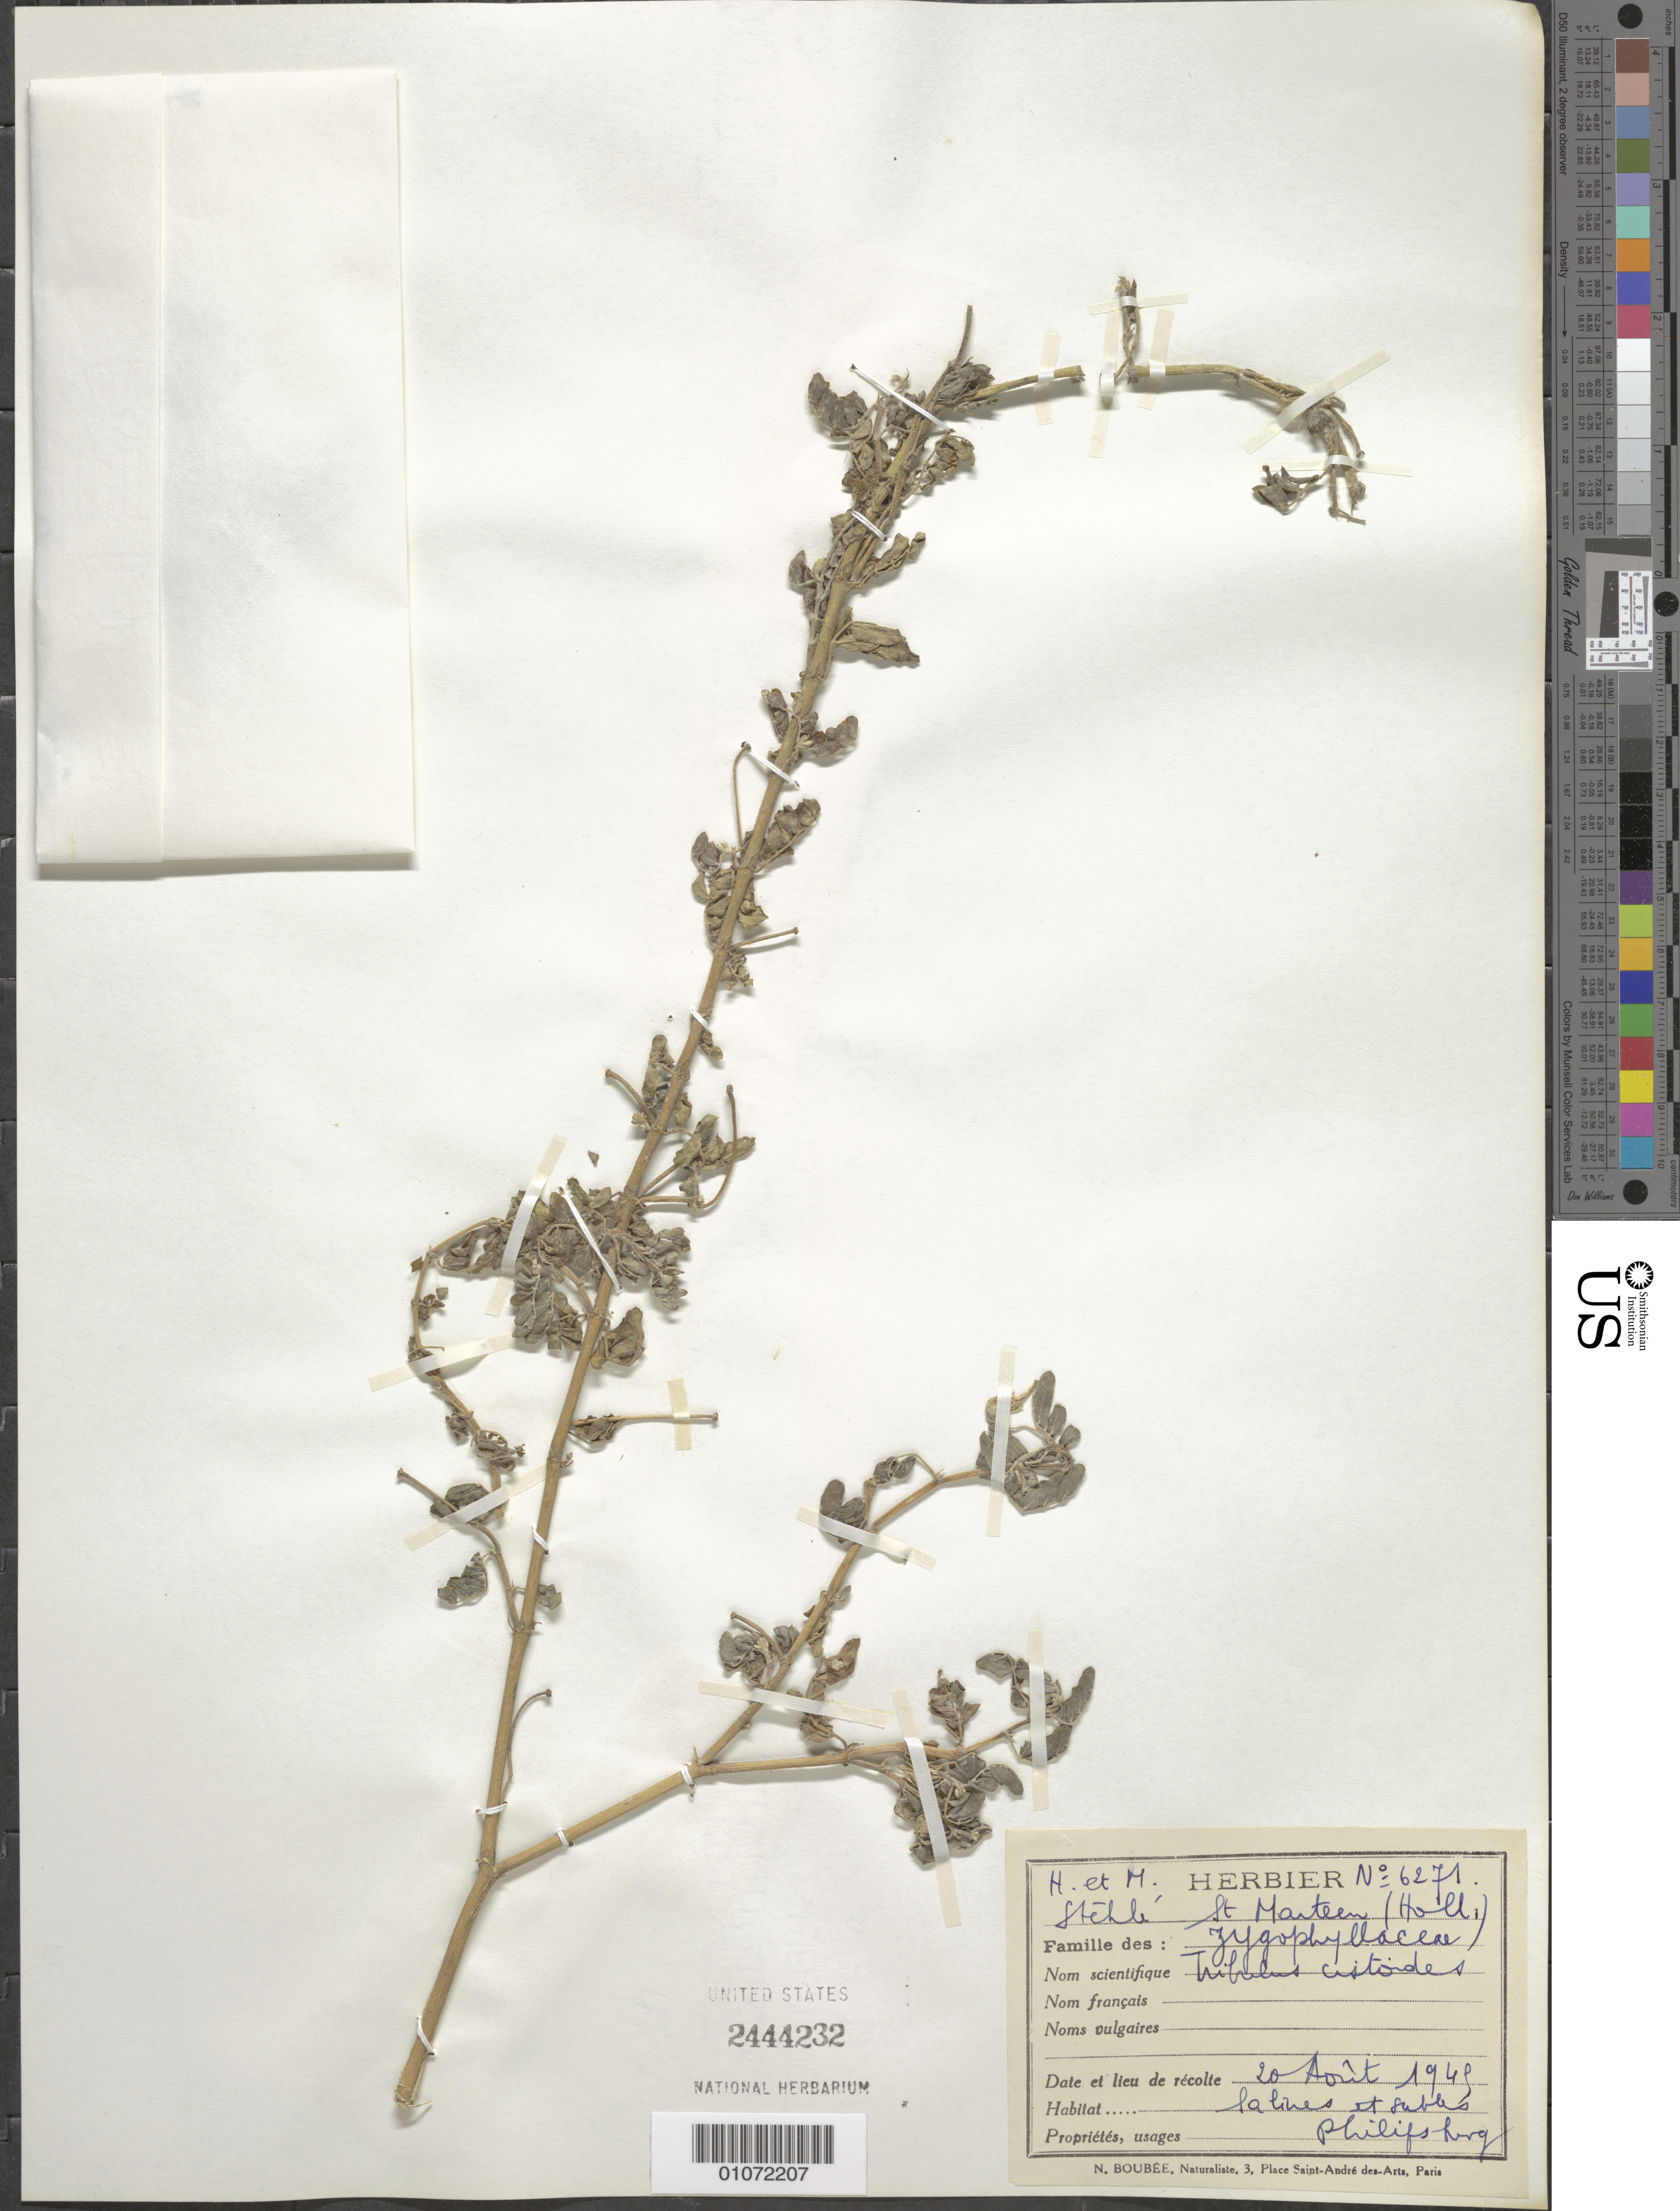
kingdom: Plantae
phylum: Tracheophyta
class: Magnoliopsida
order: Zygophyllales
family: Zygophyllaceae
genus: Tribulus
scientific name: Tribulus cistoides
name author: L.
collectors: H. Stehlé & M. Stehlé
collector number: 6271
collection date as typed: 20 Aug 194-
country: Sint Maartin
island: Sint Maarten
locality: Philipsburg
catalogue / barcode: US 2444232